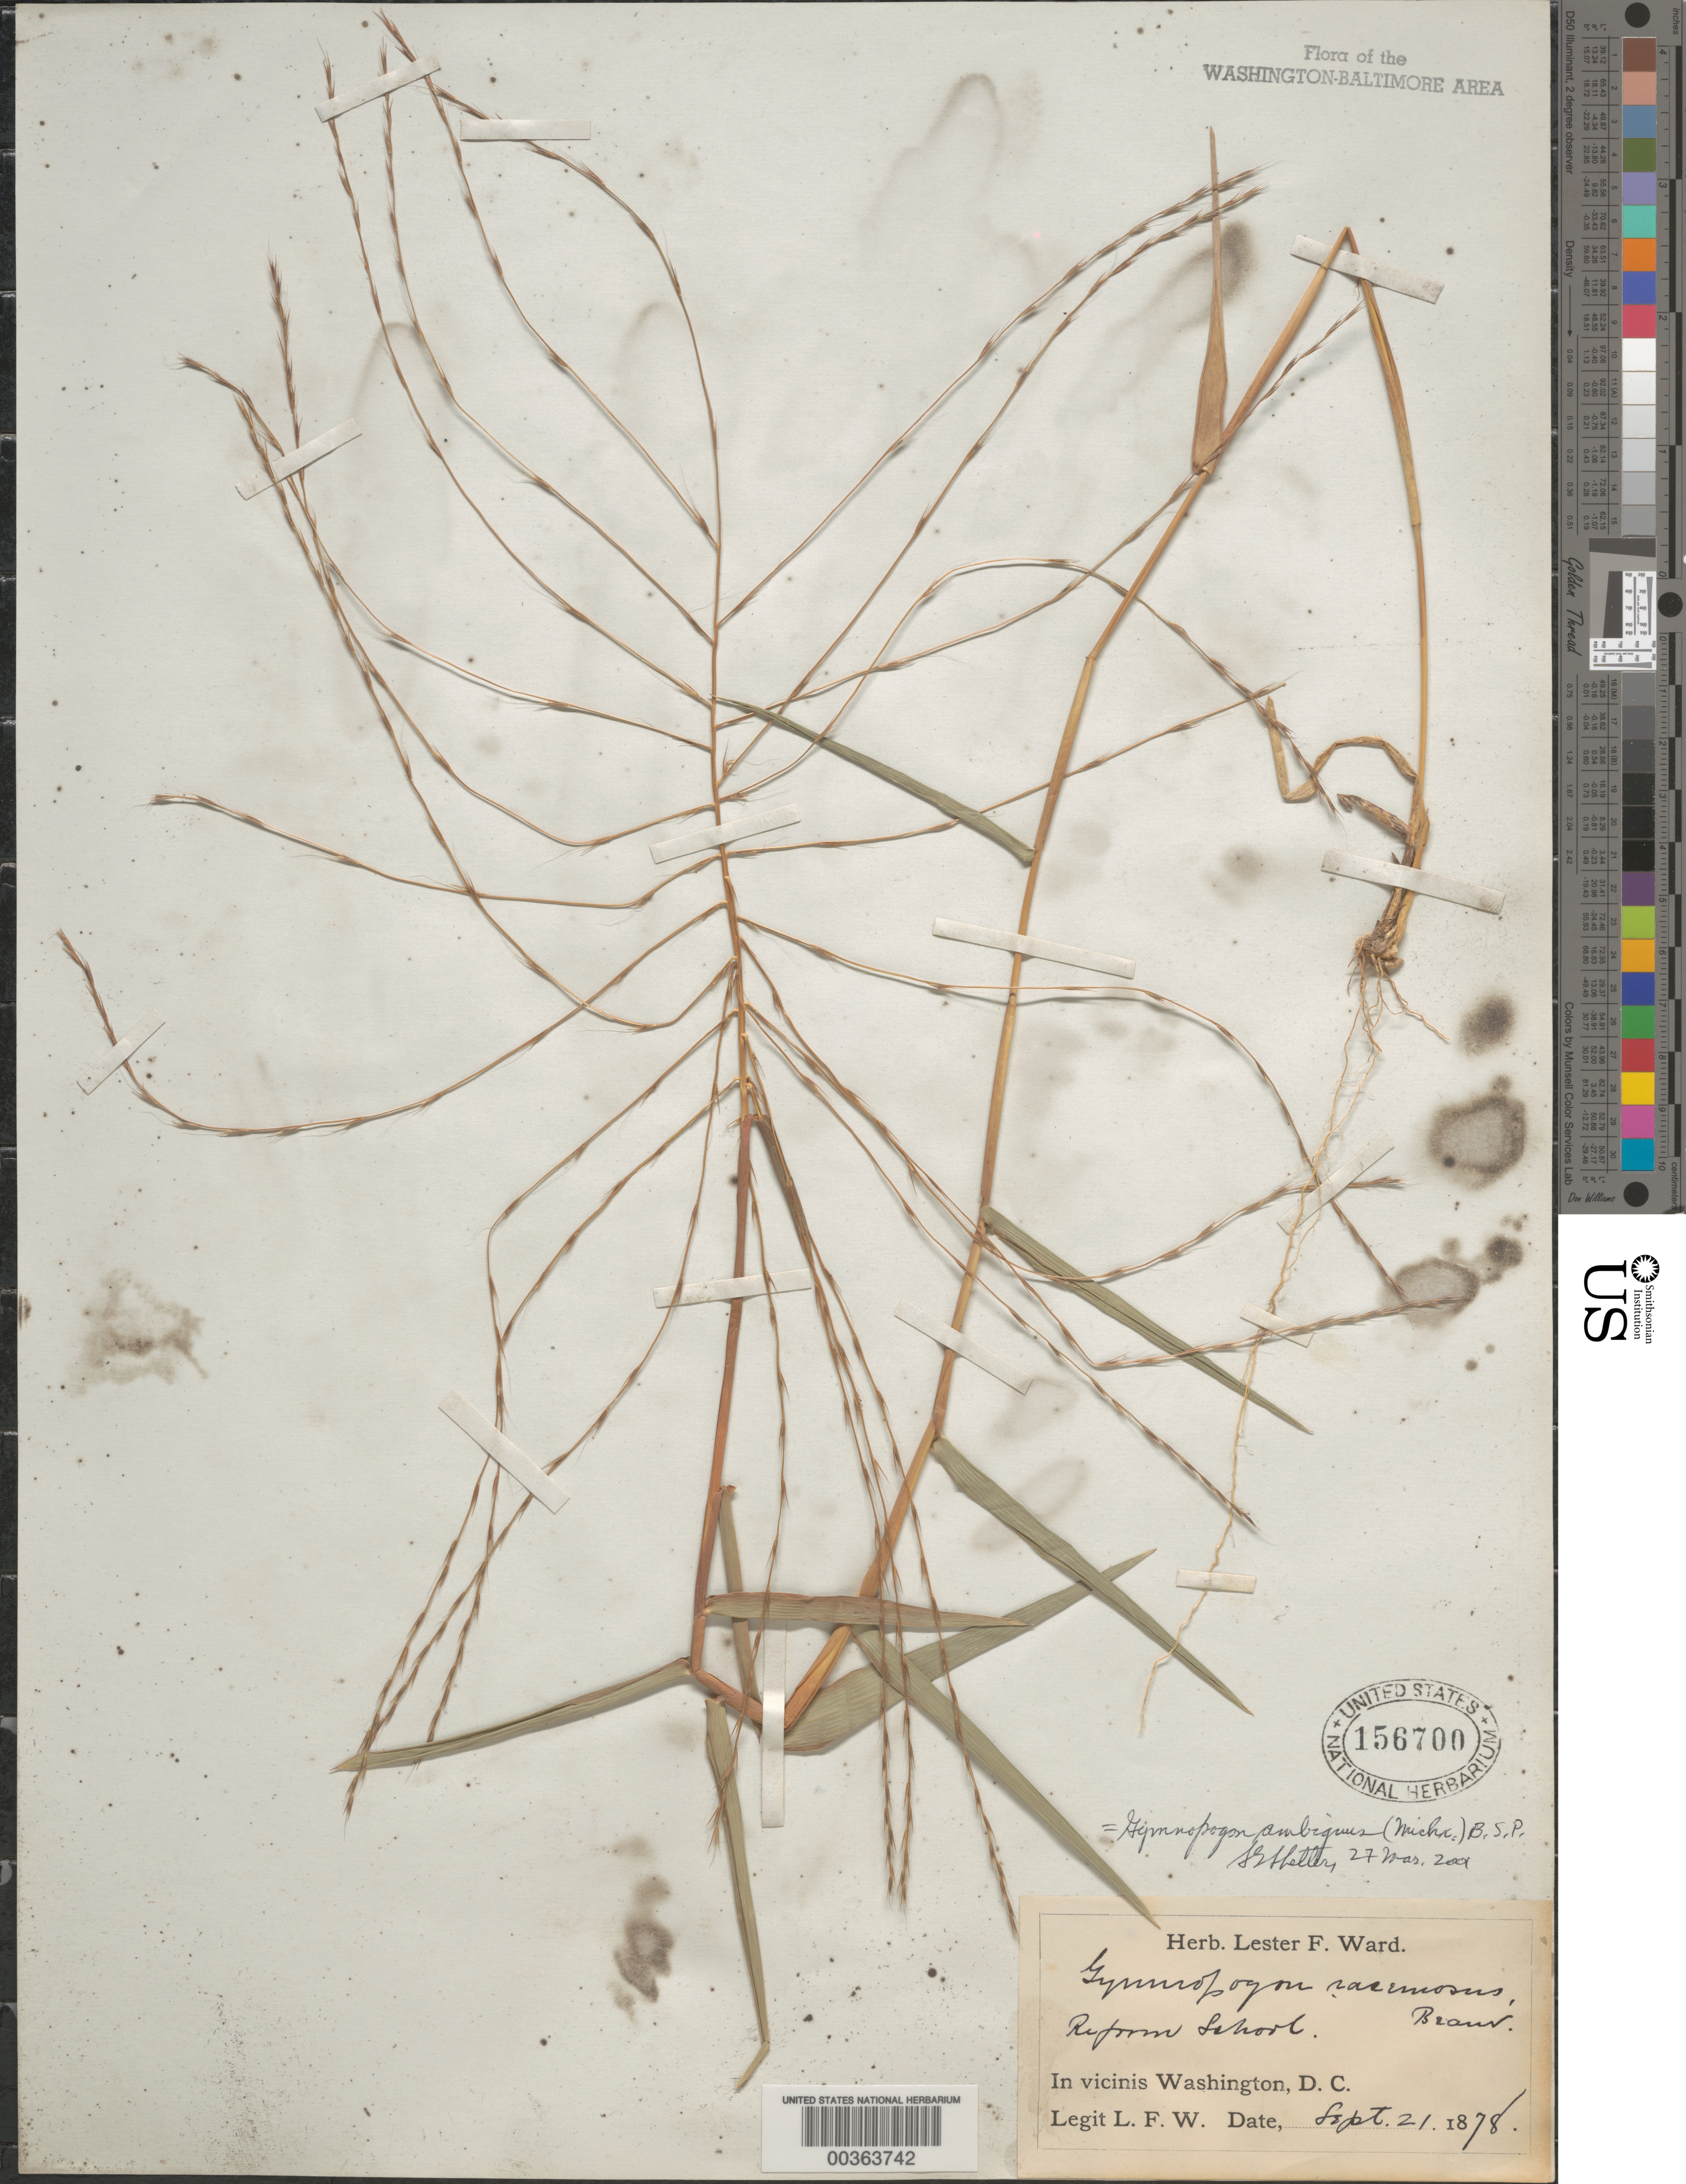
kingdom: Plantae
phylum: Tracheophyta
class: Liliopsida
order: Poales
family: Poaceae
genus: Gymnopogon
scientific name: Gymnopogon ambiguus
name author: (Michx.) Britton, Stearns & Poggenb.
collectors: L. F. Ward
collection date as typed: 21 Sep 1878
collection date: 1878-09-21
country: United States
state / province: District of Columbia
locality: Reform School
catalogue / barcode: US 156700